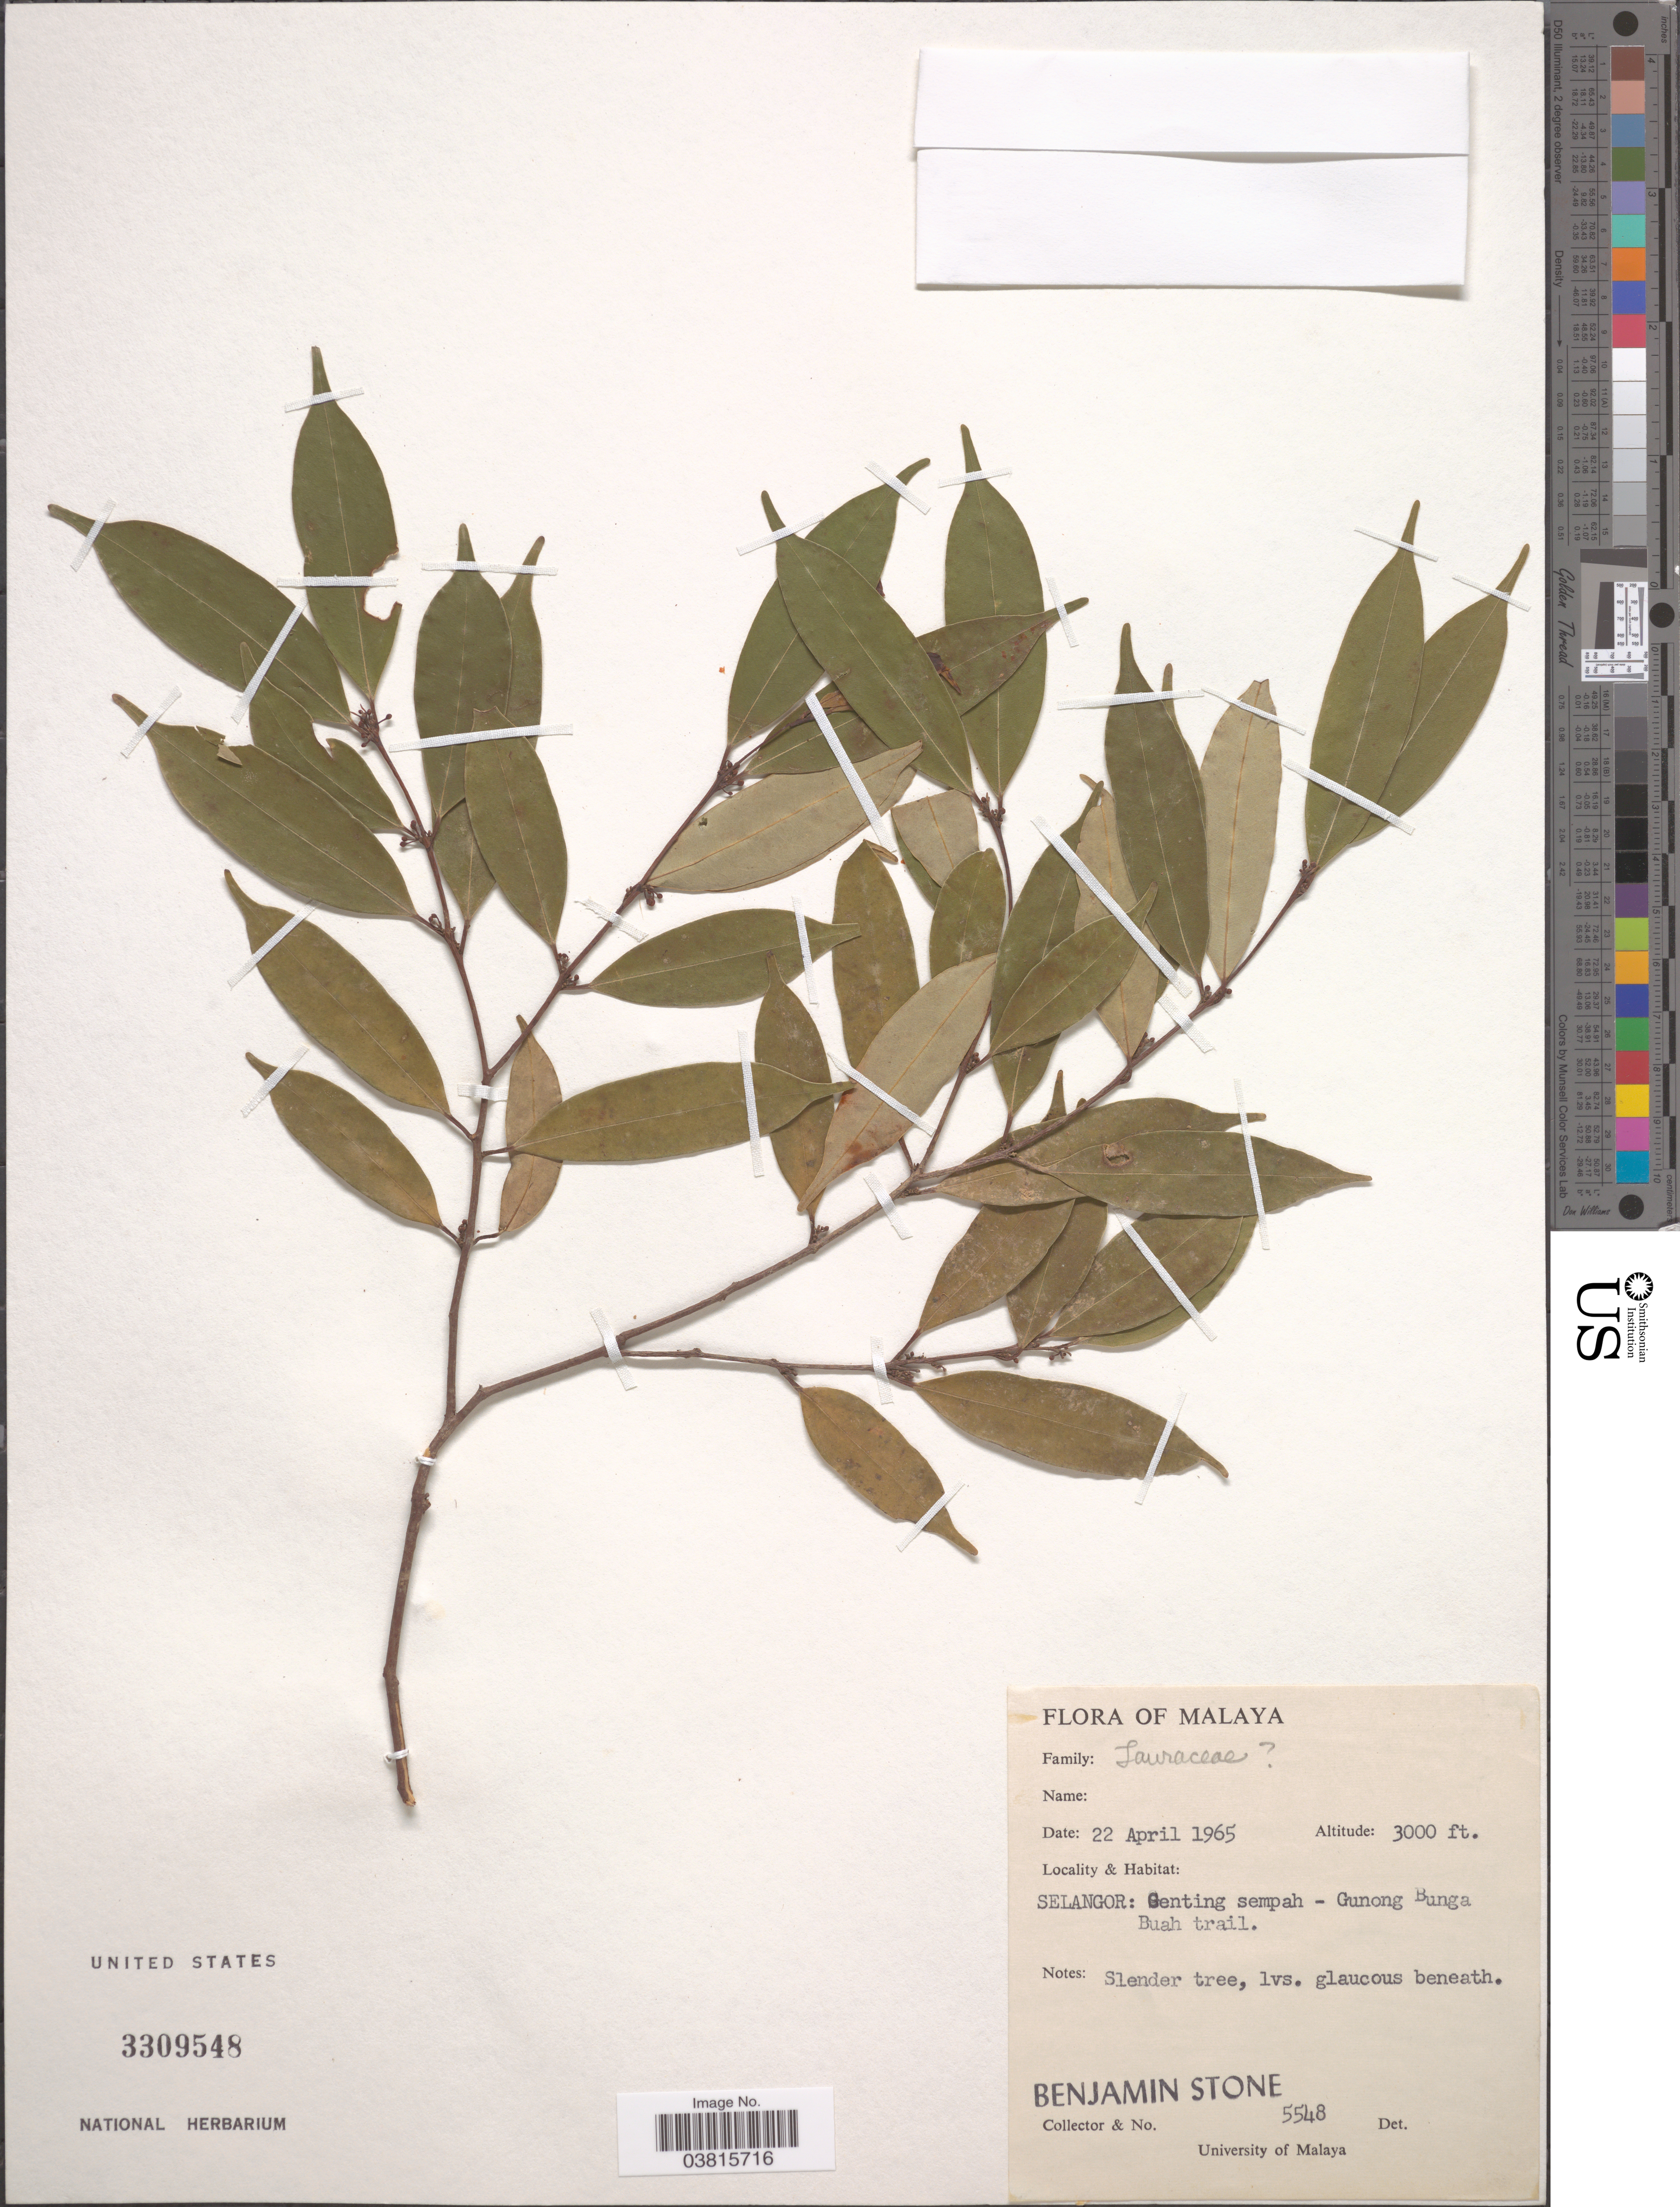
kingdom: Plantae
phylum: Tracheophyta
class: Magnoliopsida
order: Laurales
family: Lauraceae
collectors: B. C. Stone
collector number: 5548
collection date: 1965-04-22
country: Malaysia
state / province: Selangor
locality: Malaya. Genting sempah - Gunong Bunga. Buah trail.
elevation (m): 914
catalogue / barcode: US 3309548